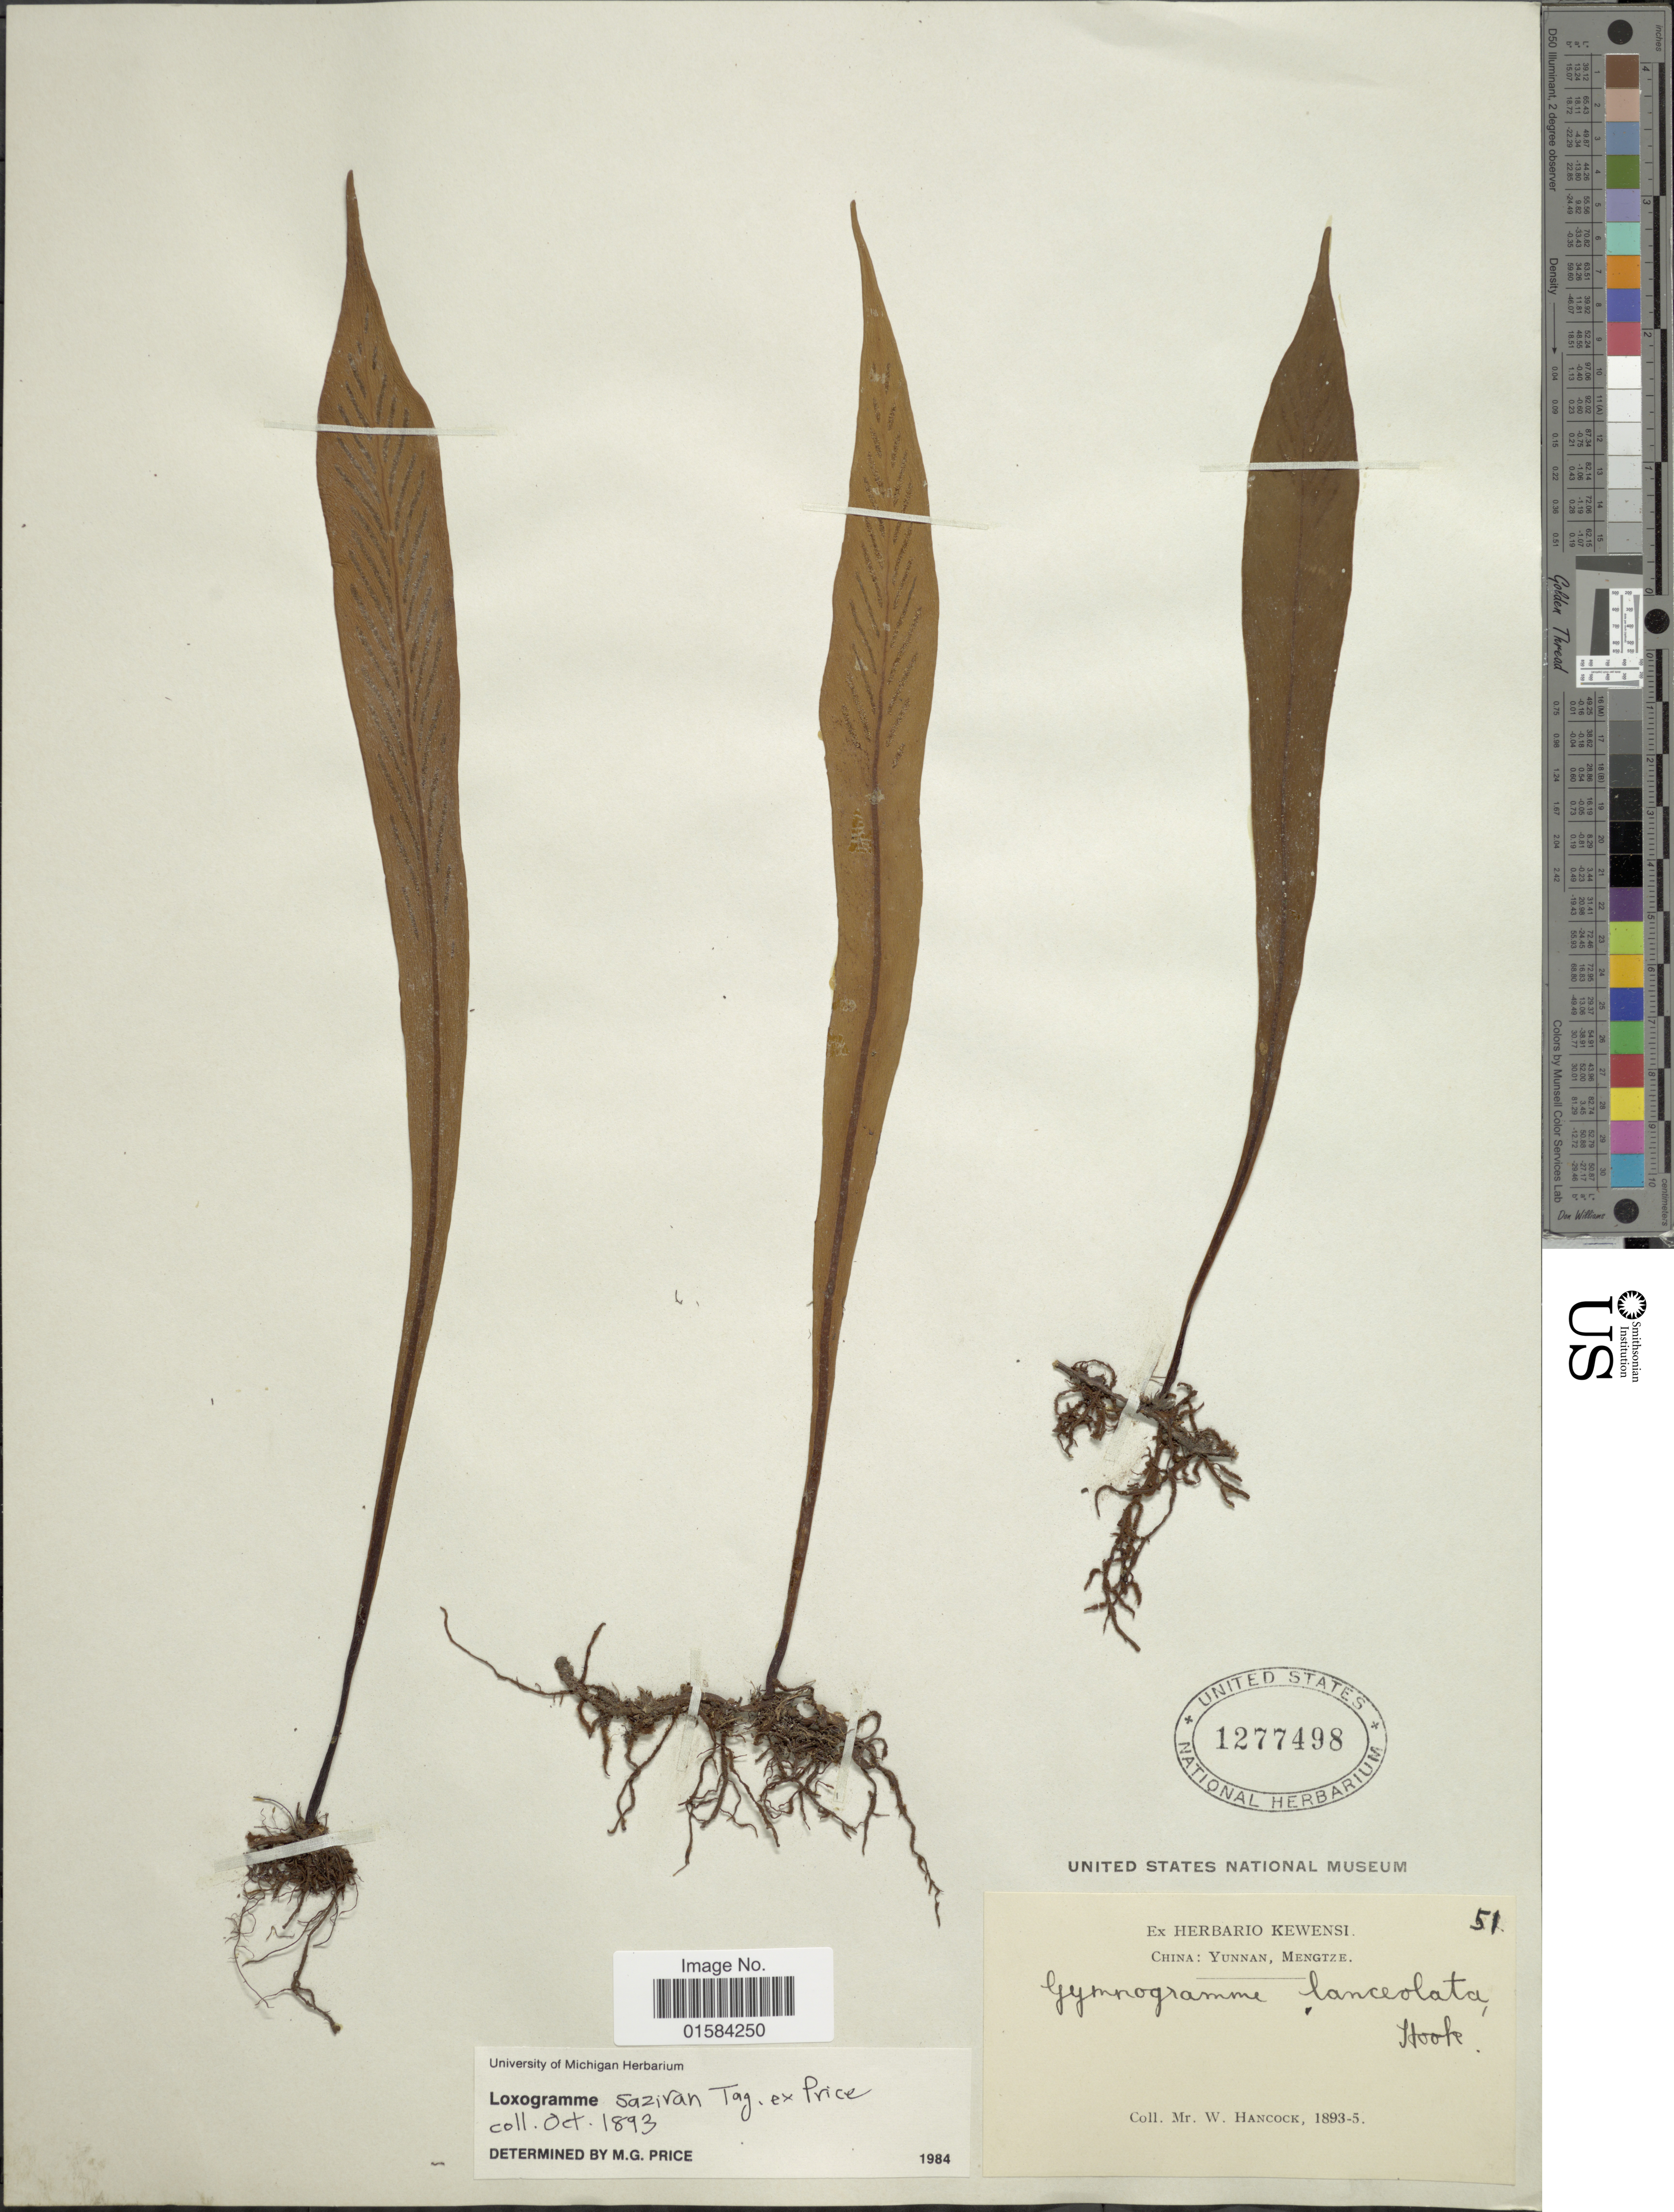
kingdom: Plantae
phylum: Tracheophyta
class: Polypodiopsida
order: Polypodiales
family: Polypodiaceae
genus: Loxogramme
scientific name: Loxogramme saziran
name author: Tagawa ex M.G. Price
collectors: W. Hancock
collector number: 51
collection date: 1893/1895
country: China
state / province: Yunnan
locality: China: Yunnan, Mengtze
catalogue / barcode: US 1277498